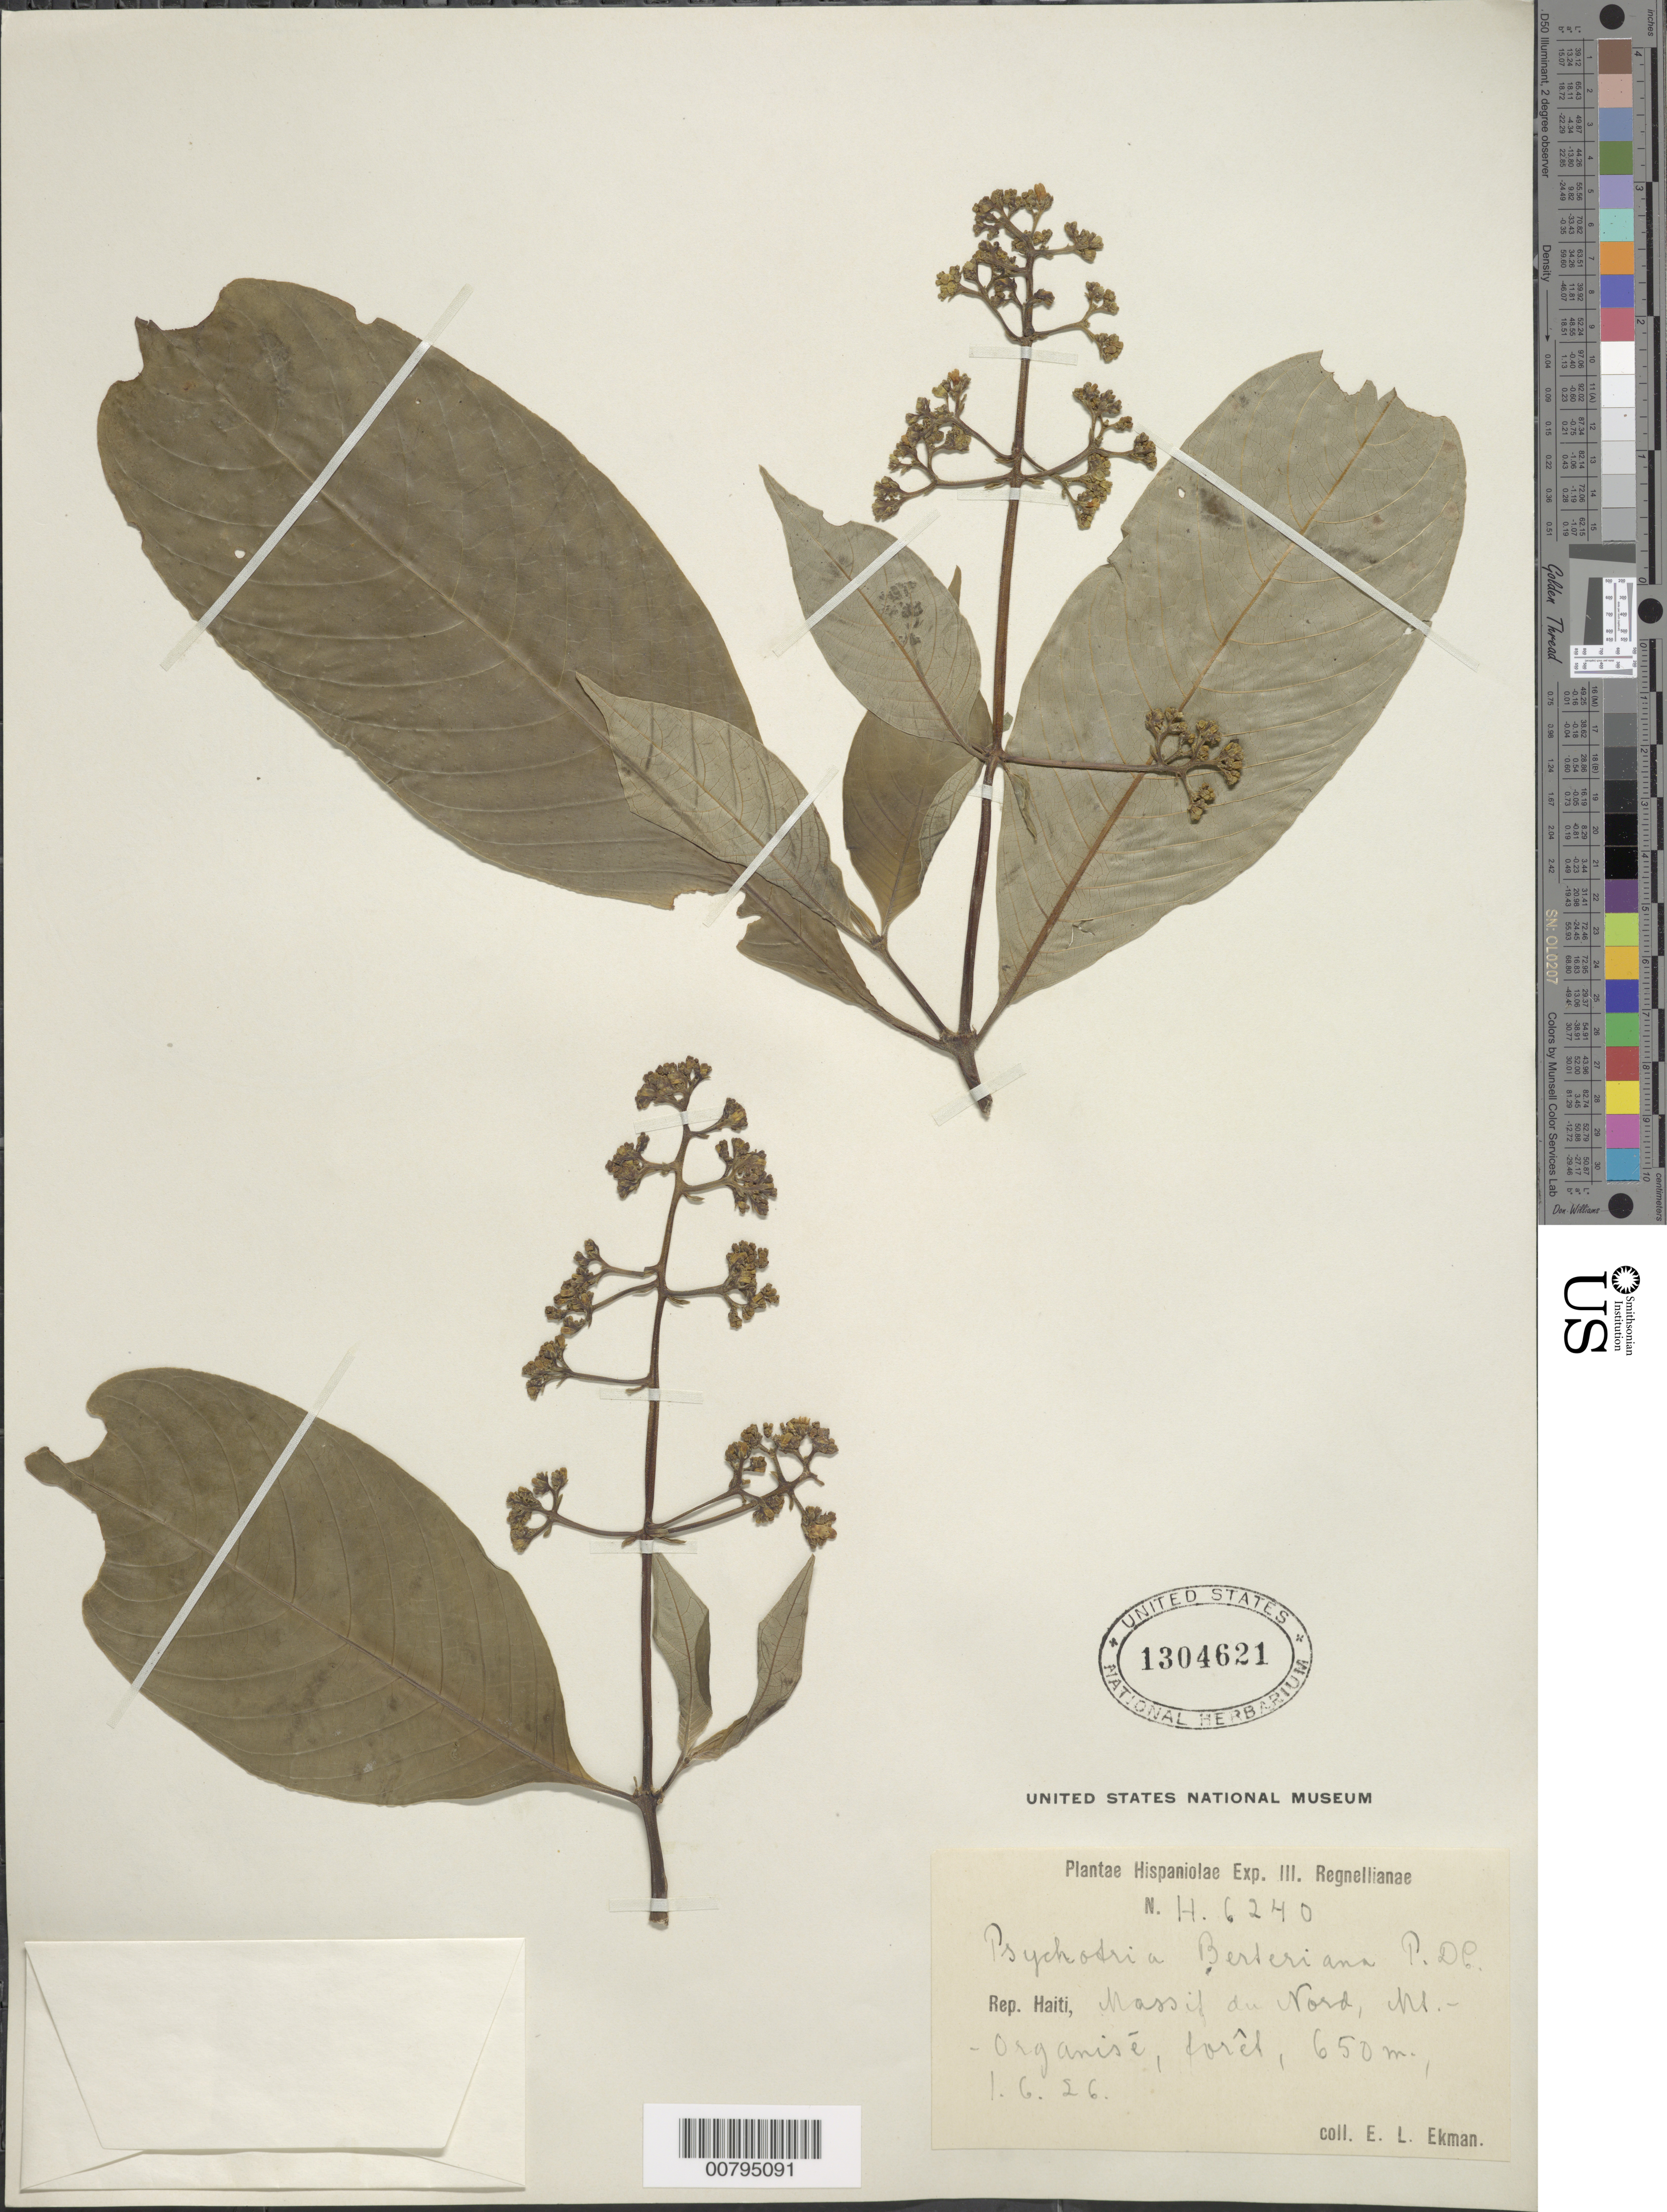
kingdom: Plantae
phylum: Tracheophyta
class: Magnoliopsida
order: Gentianales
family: Rubiaceae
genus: Psychotria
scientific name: Psychotria berteroana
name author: DC.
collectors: E. L. Ekman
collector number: H 6240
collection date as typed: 01 Jun 1926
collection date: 1926-06-01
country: Haiti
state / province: Nord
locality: Massif du Nord. Mt. Organisé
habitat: Forest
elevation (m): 650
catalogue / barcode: US 1304621